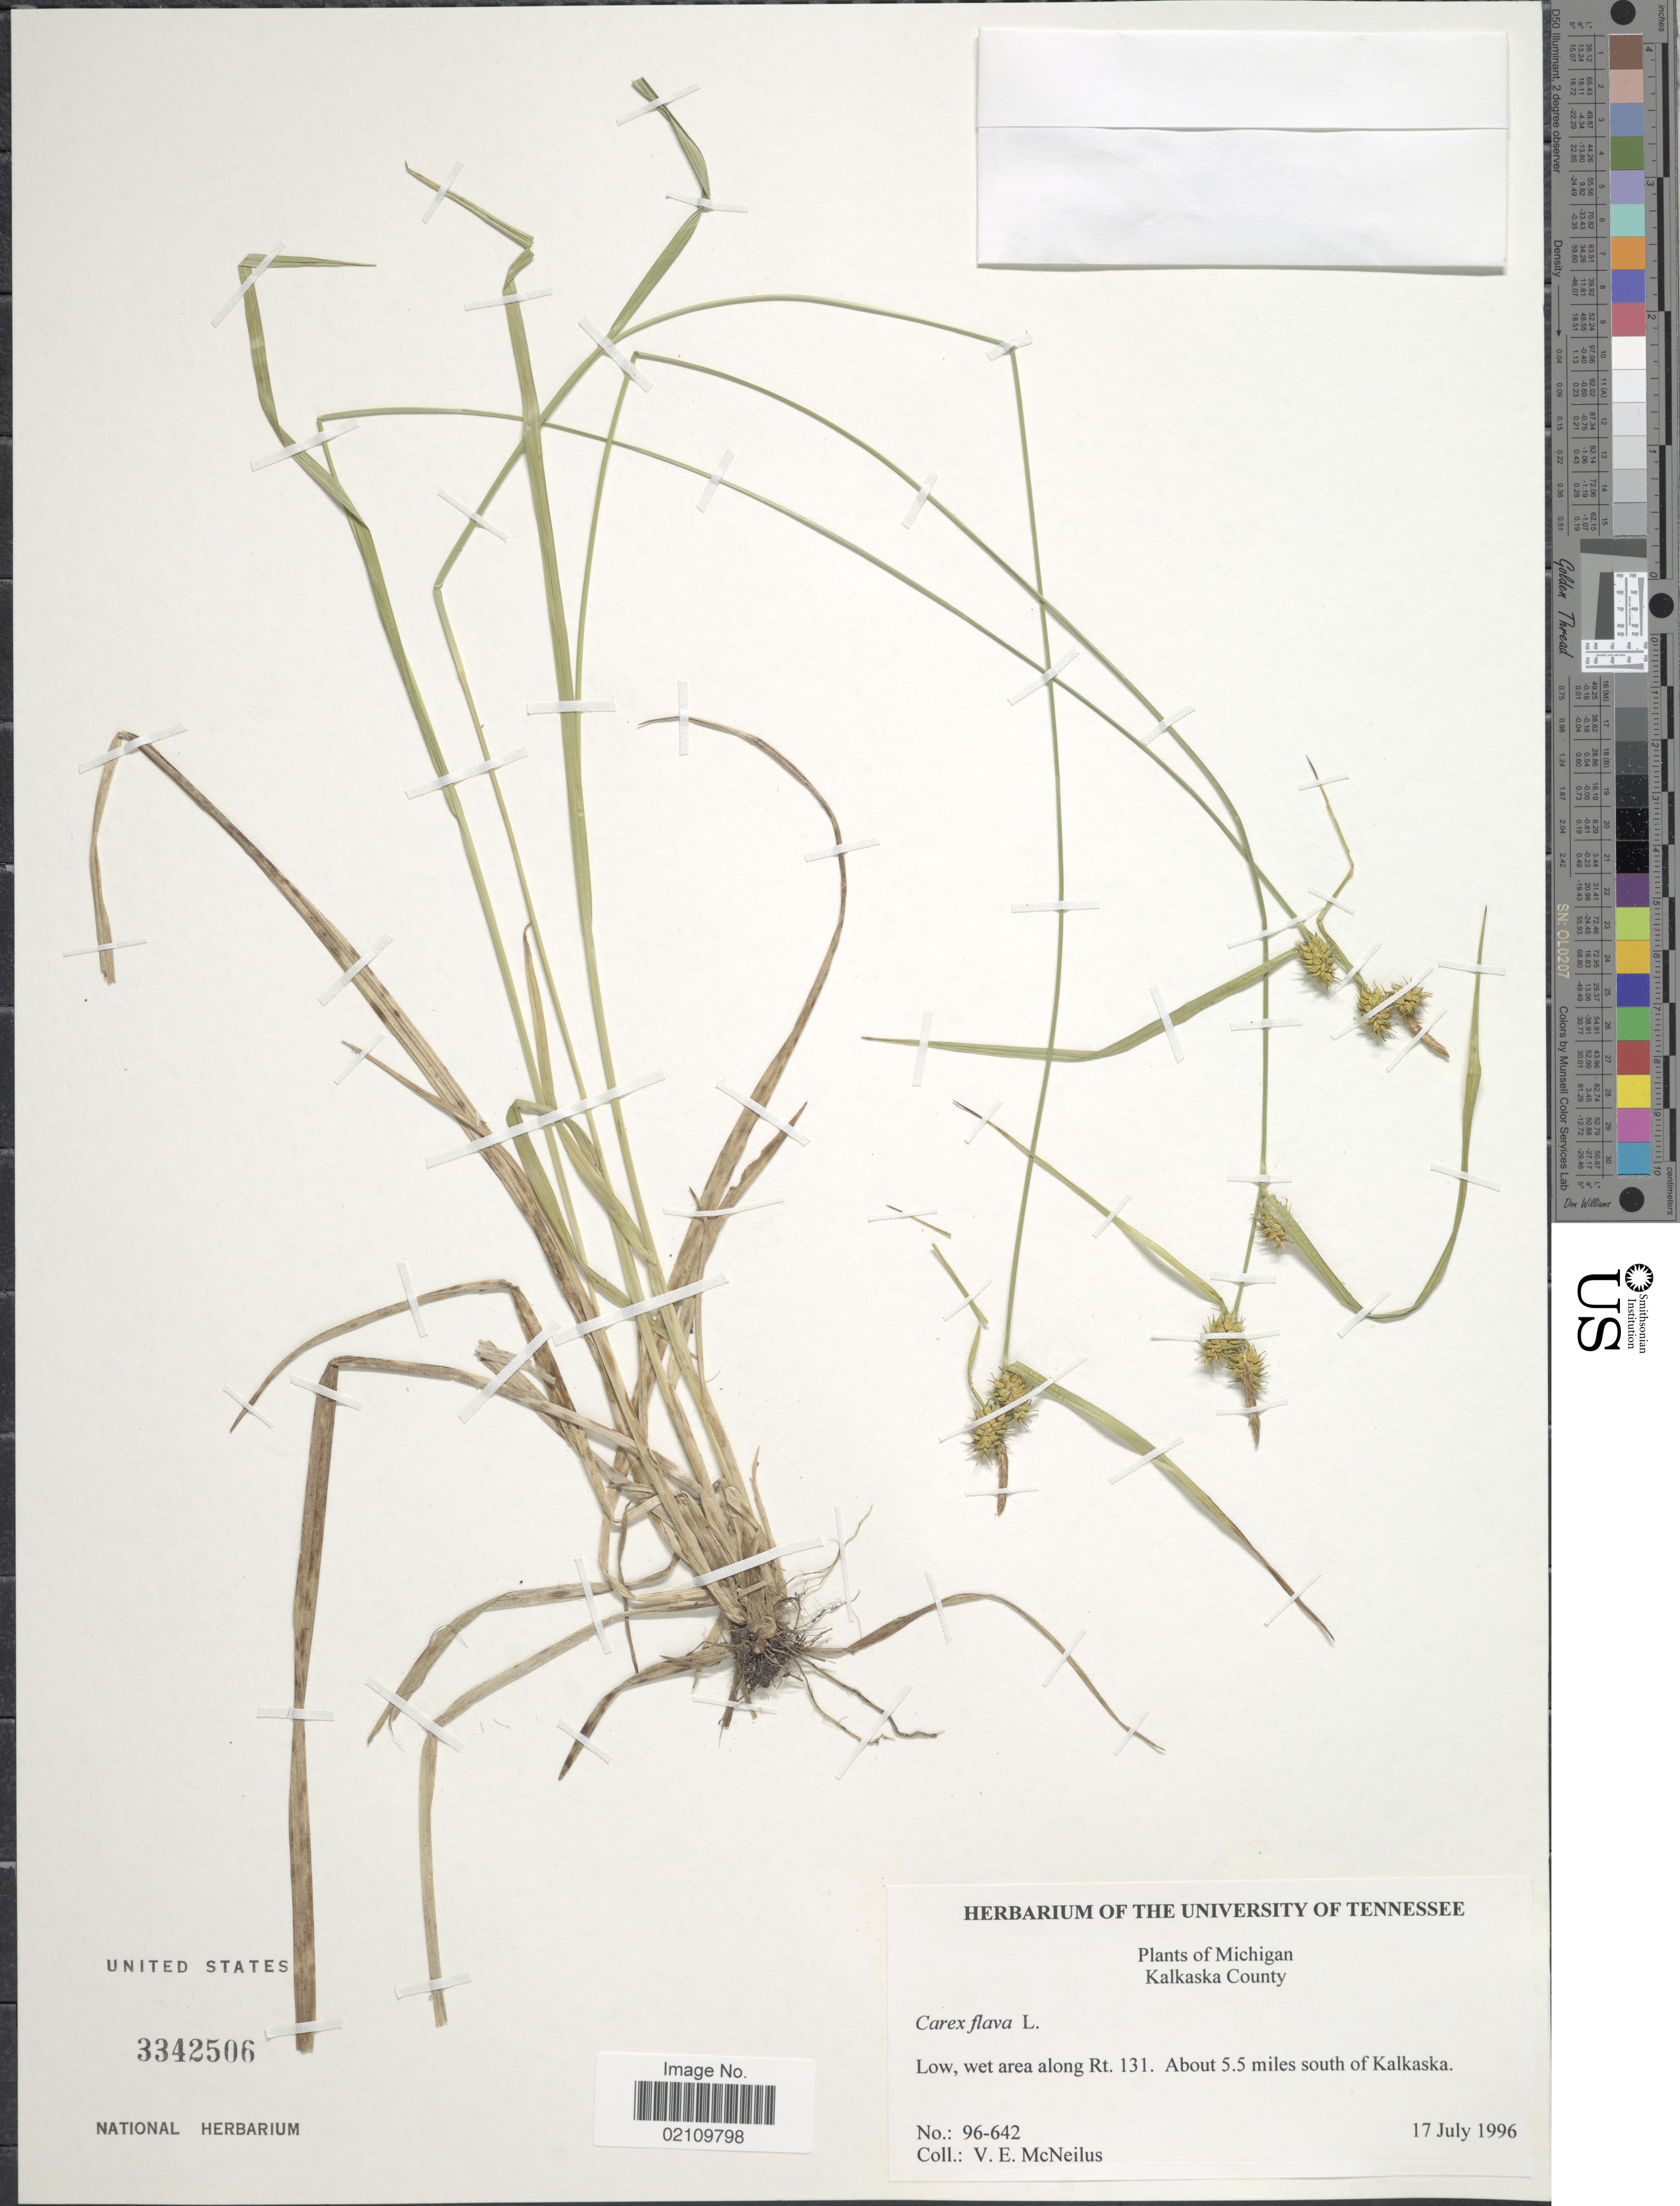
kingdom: Plantae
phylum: Tracheophyta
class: Liliopsida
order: Poales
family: Cyperaceae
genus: Carex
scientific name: Carex flava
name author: L.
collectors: V. Mcneilus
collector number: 96-642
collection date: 1996-07-17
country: United States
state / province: Michigan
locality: Kalkaska County. along Rt. 131. About 5.5 miles south of Kalkaska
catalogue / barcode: US 3342506